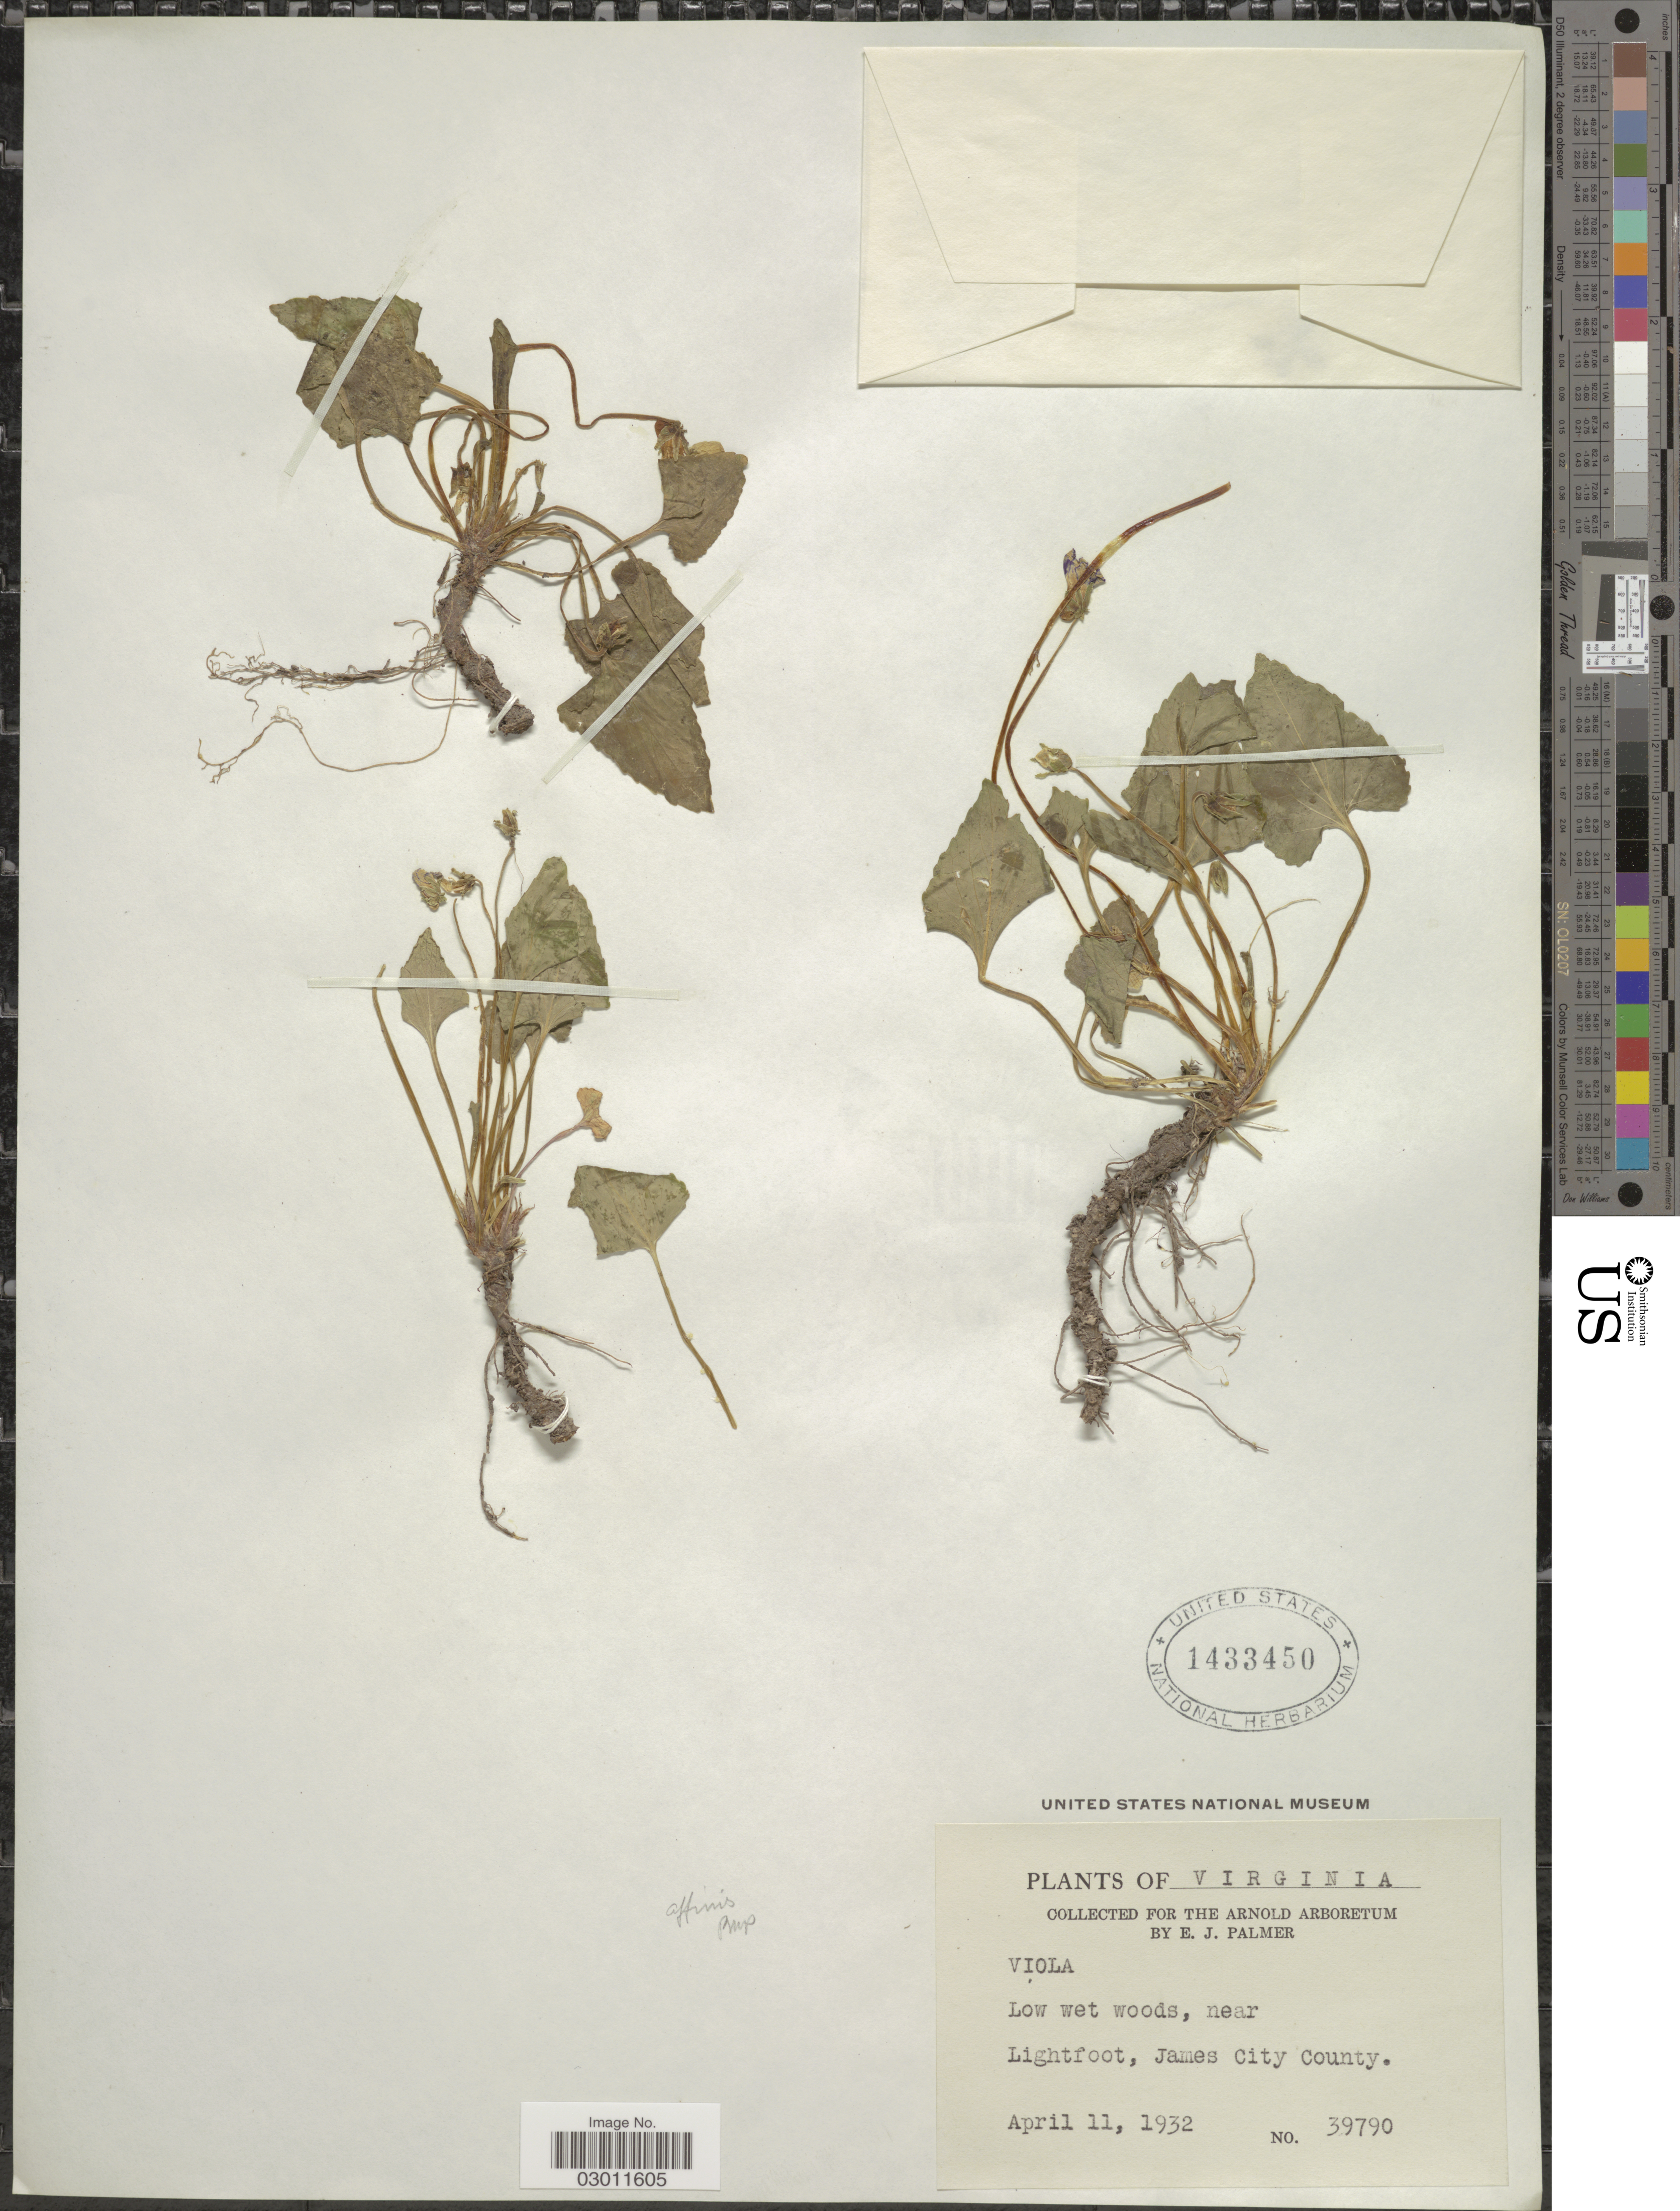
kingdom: Plantae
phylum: Tracheophyta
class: Magnoliopsida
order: Malpighiales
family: Violaceae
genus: Viola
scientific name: Viola affinis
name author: LeConte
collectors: E. J. Palmer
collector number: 39790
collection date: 1932-04-11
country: United States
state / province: Virginia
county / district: James City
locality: Lightfoot, James City County.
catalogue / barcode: US 1433450